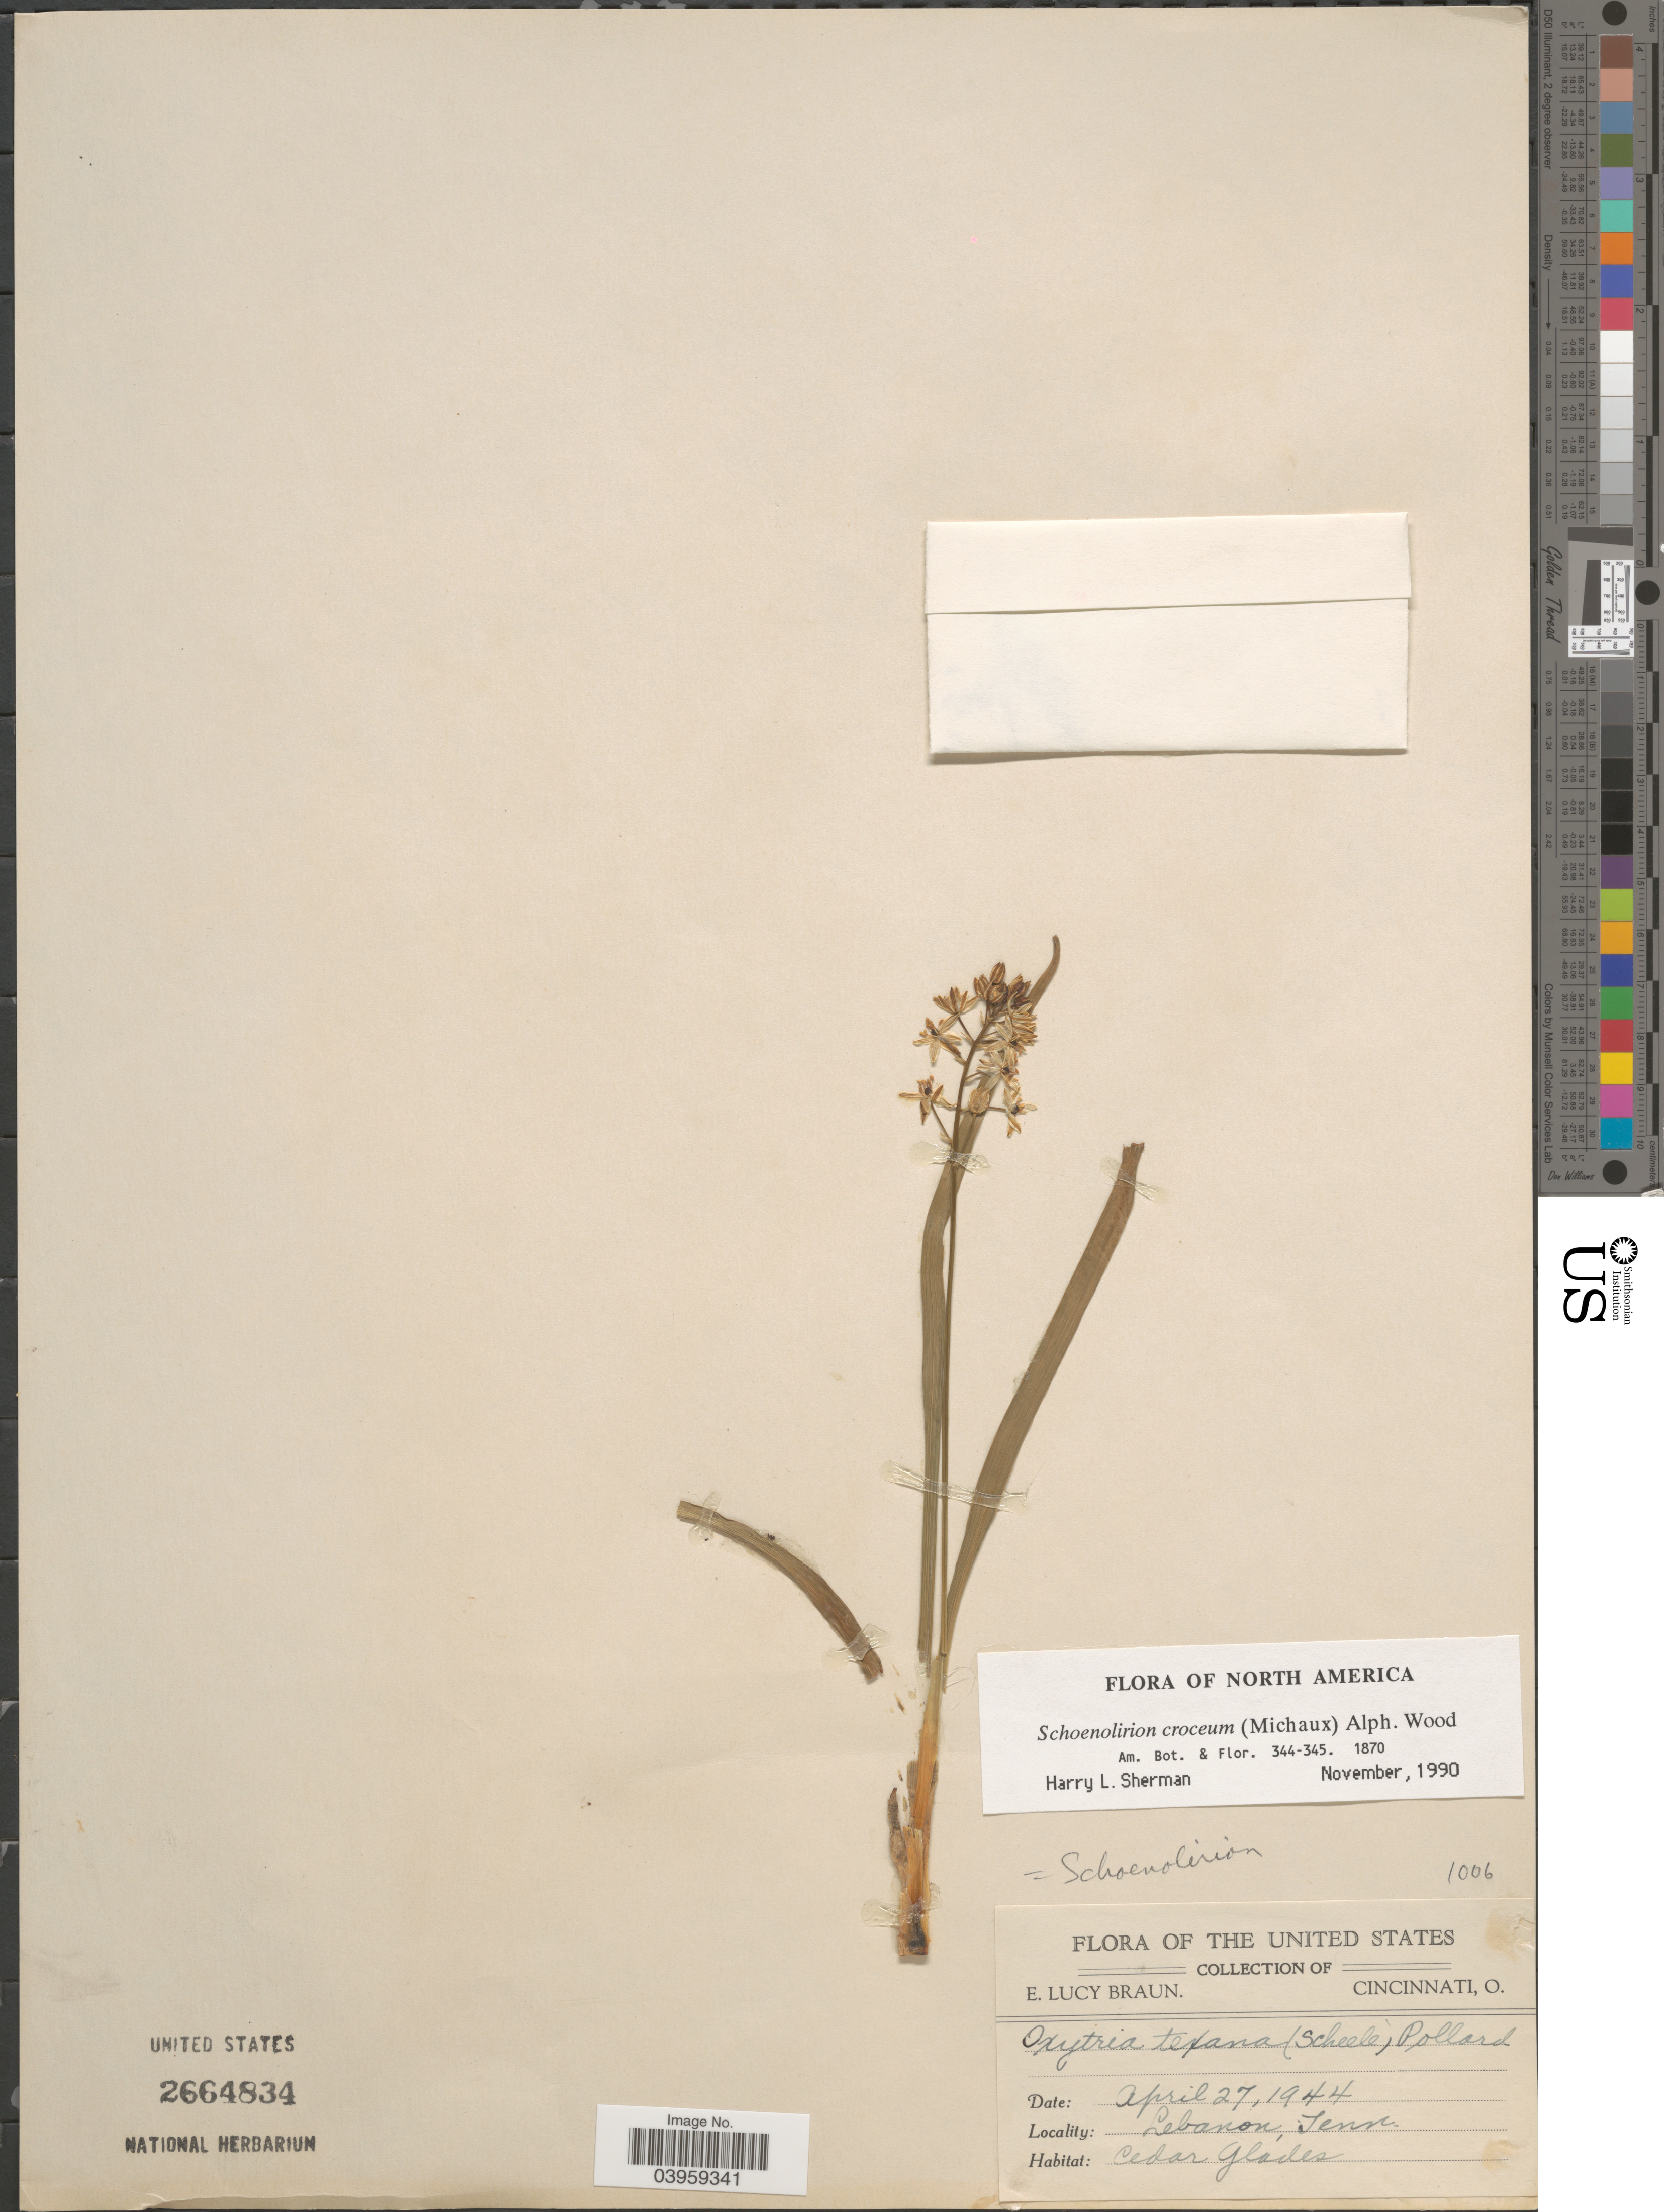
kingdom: Plantae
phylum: Tracheophyta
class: Liliopsida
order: Asparagales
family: Asparagaceae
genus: Schoenolirion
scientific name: Schoenolirion croceum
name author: (Michx.) Alph. Wood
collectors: E. L. Braun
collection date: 1944-04-27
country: United States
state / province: Tennessee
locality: Lebanon. Cedar Glades.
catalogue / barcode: US 2664834